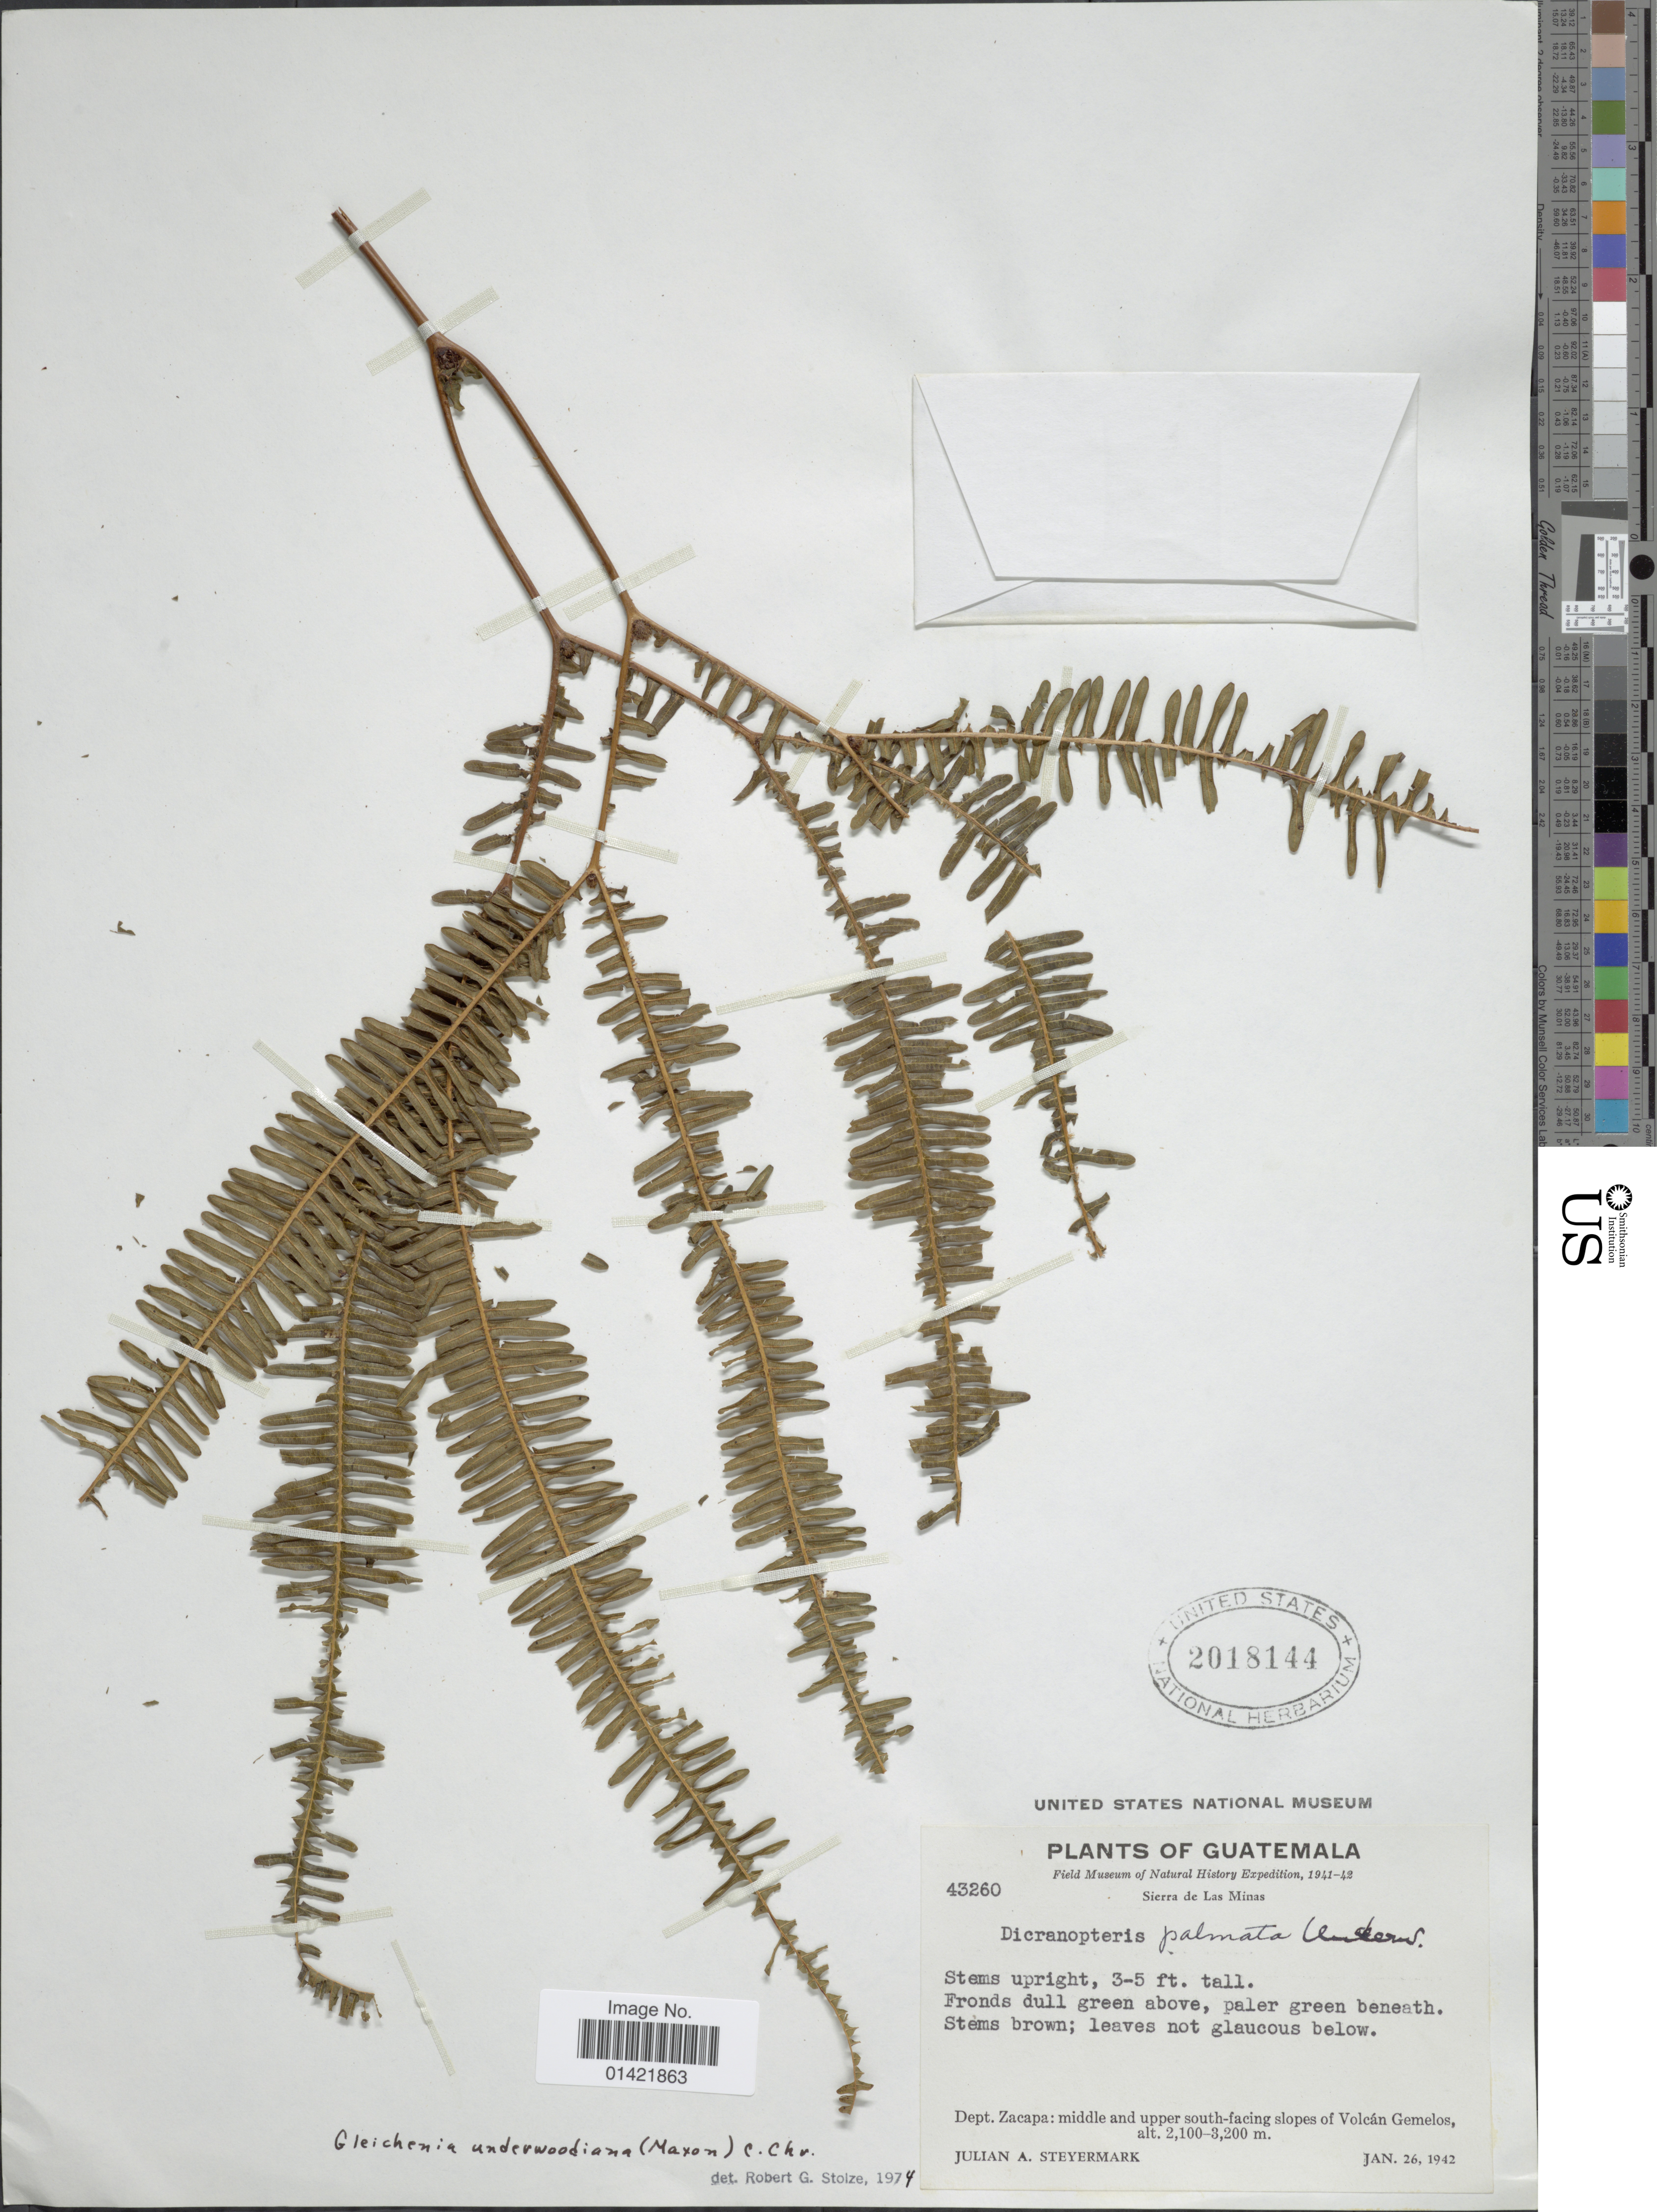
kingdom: Plantae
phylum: Tracheophyta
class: Polypodiopsida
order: Gleicheniales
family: Gleicheniaceae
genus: Sticherus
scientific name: Sticherus underwoodianus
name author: (Maxon) Nakai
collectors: J. Steyermark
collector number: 43260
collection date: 1942-01-26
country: Guatemala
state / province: Zacapa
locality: Dept. Zacapa: middle and upper south-facing slopes of Volcan Gemelos. Siera de Las Minas.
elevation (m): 2100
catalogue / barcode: US 2018144